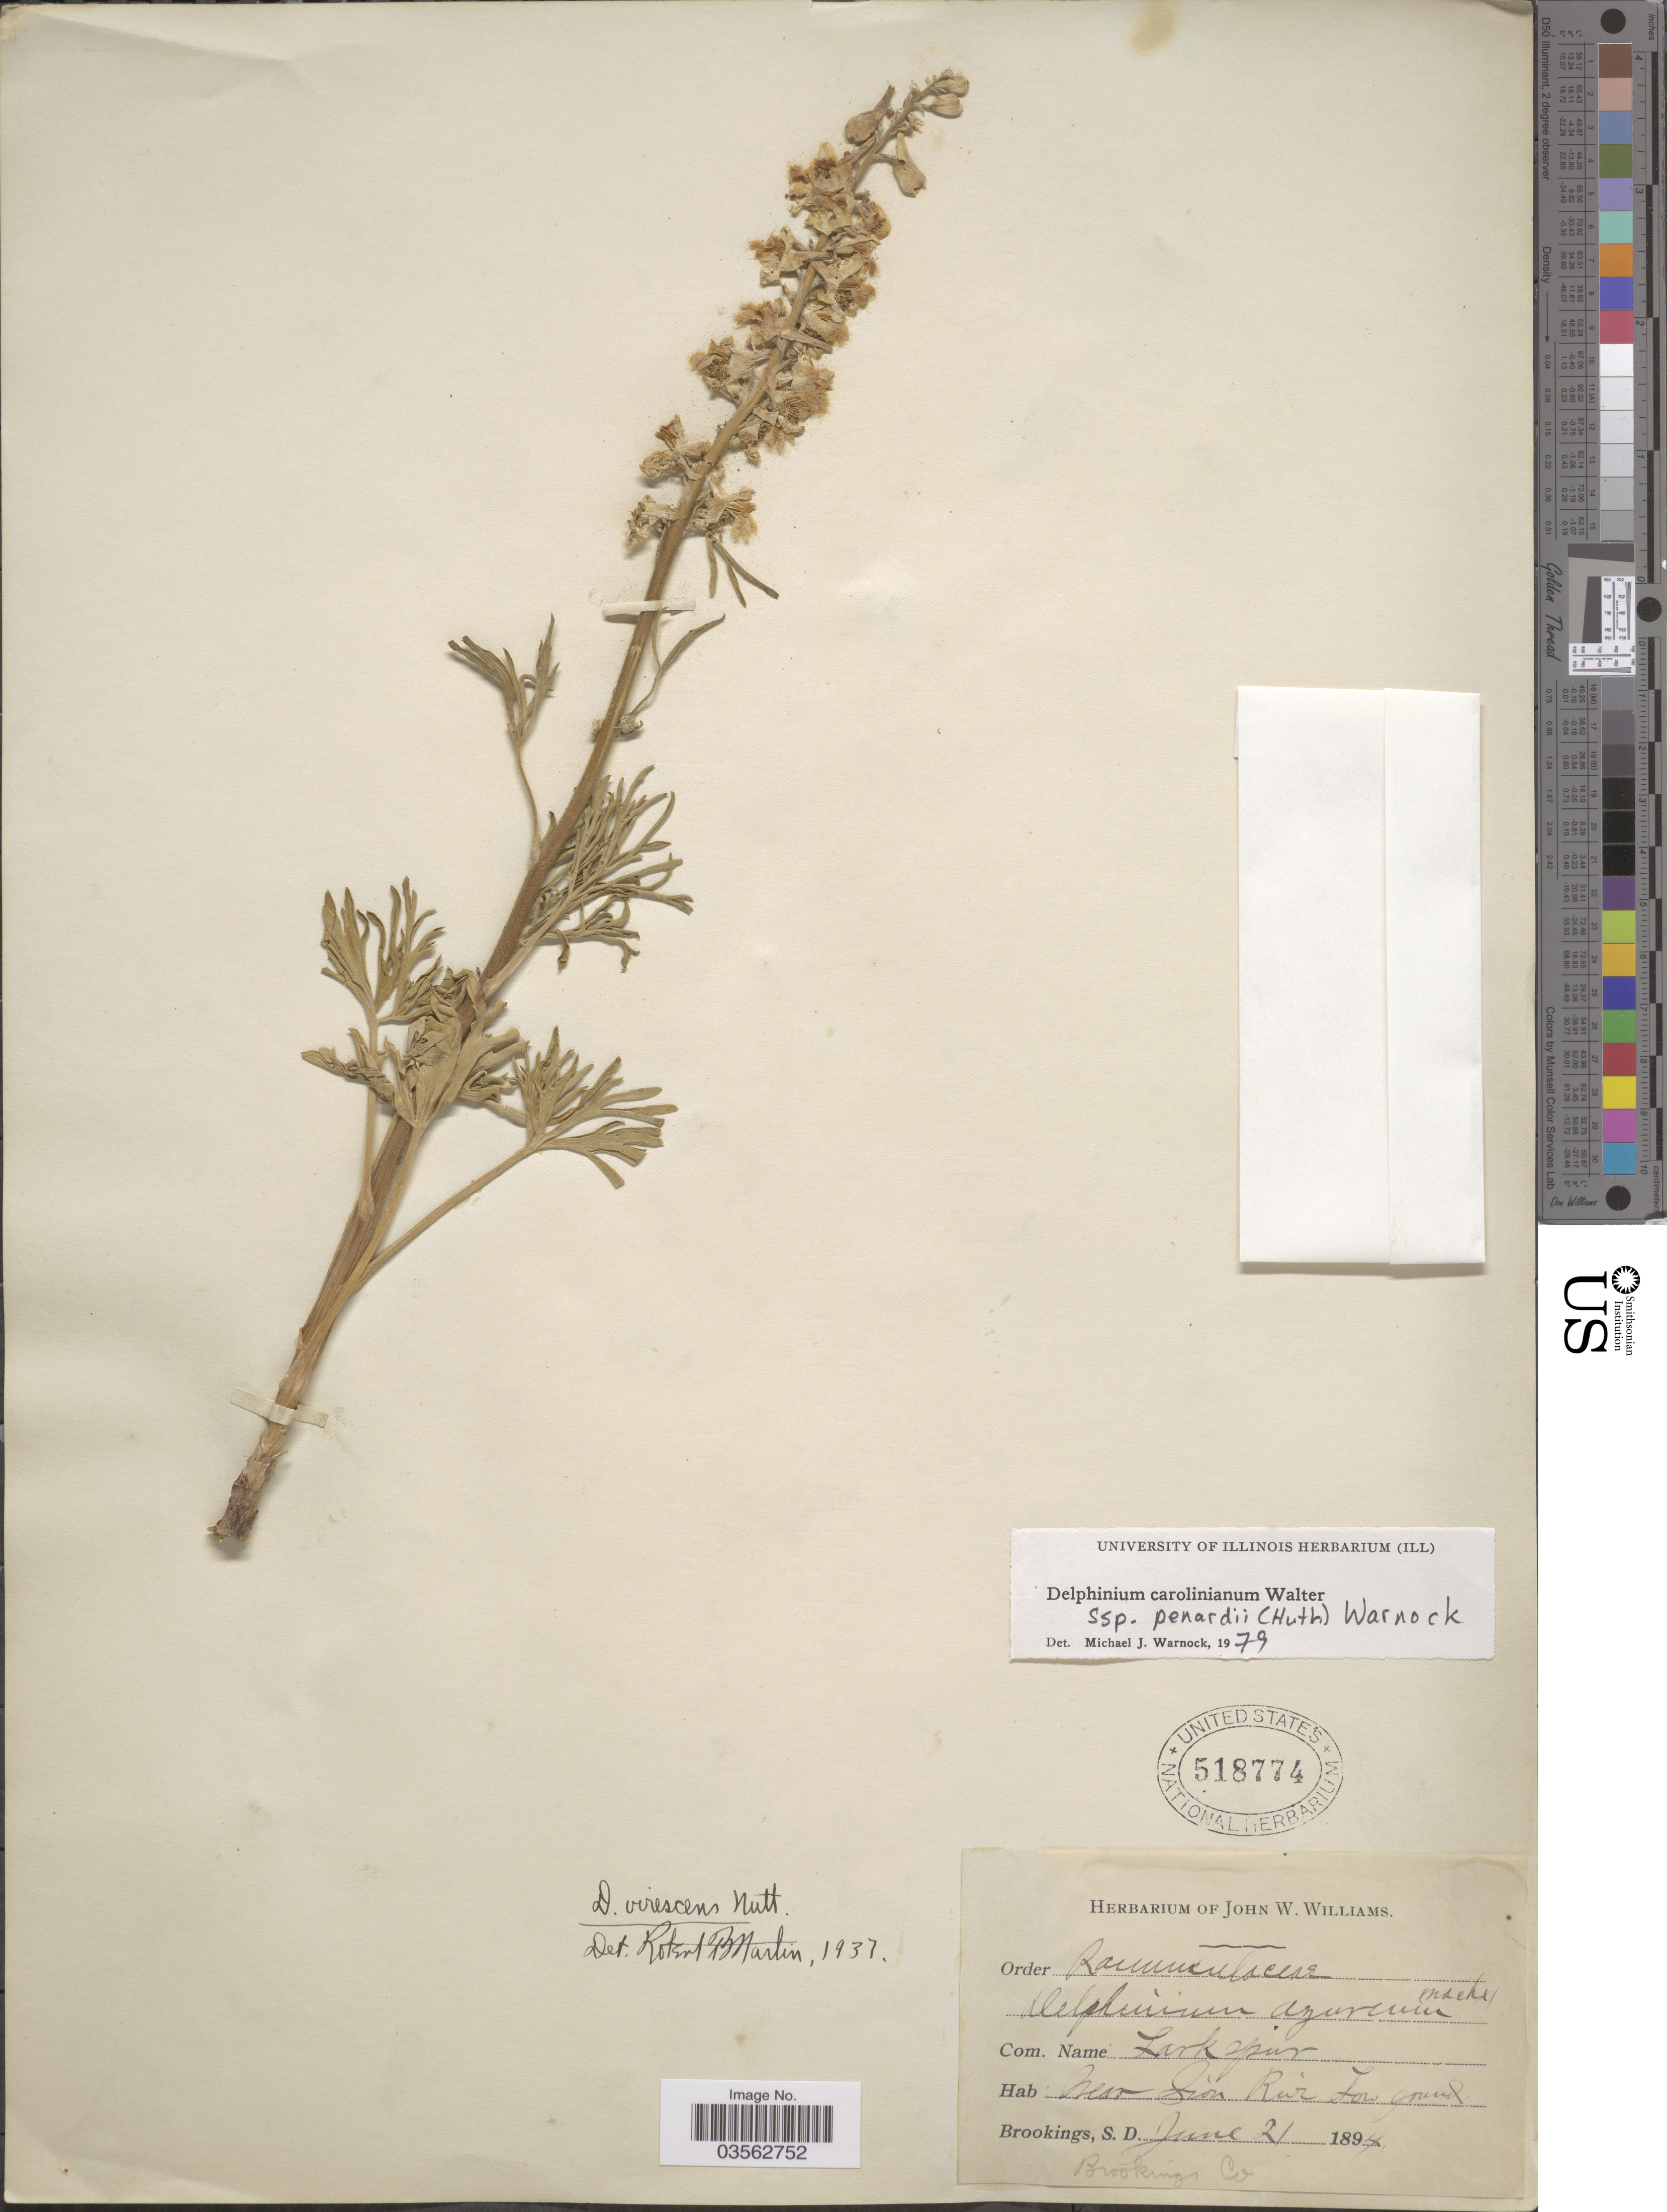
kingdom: Plantae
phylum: Tracheophyta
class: Magnoliopsida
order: Ranunculales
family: Ranunculaceae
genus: Delphinium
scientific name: Delphinium carolinianum subsp. penardii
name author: (Huth) M.J. Warnock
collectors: ex herb. of John W. Williams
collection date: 1894-06-21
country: United States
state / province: South Dakota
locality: Near Sioux River. Low ground. Brookings. Brookings Co.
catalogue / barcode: US 518774